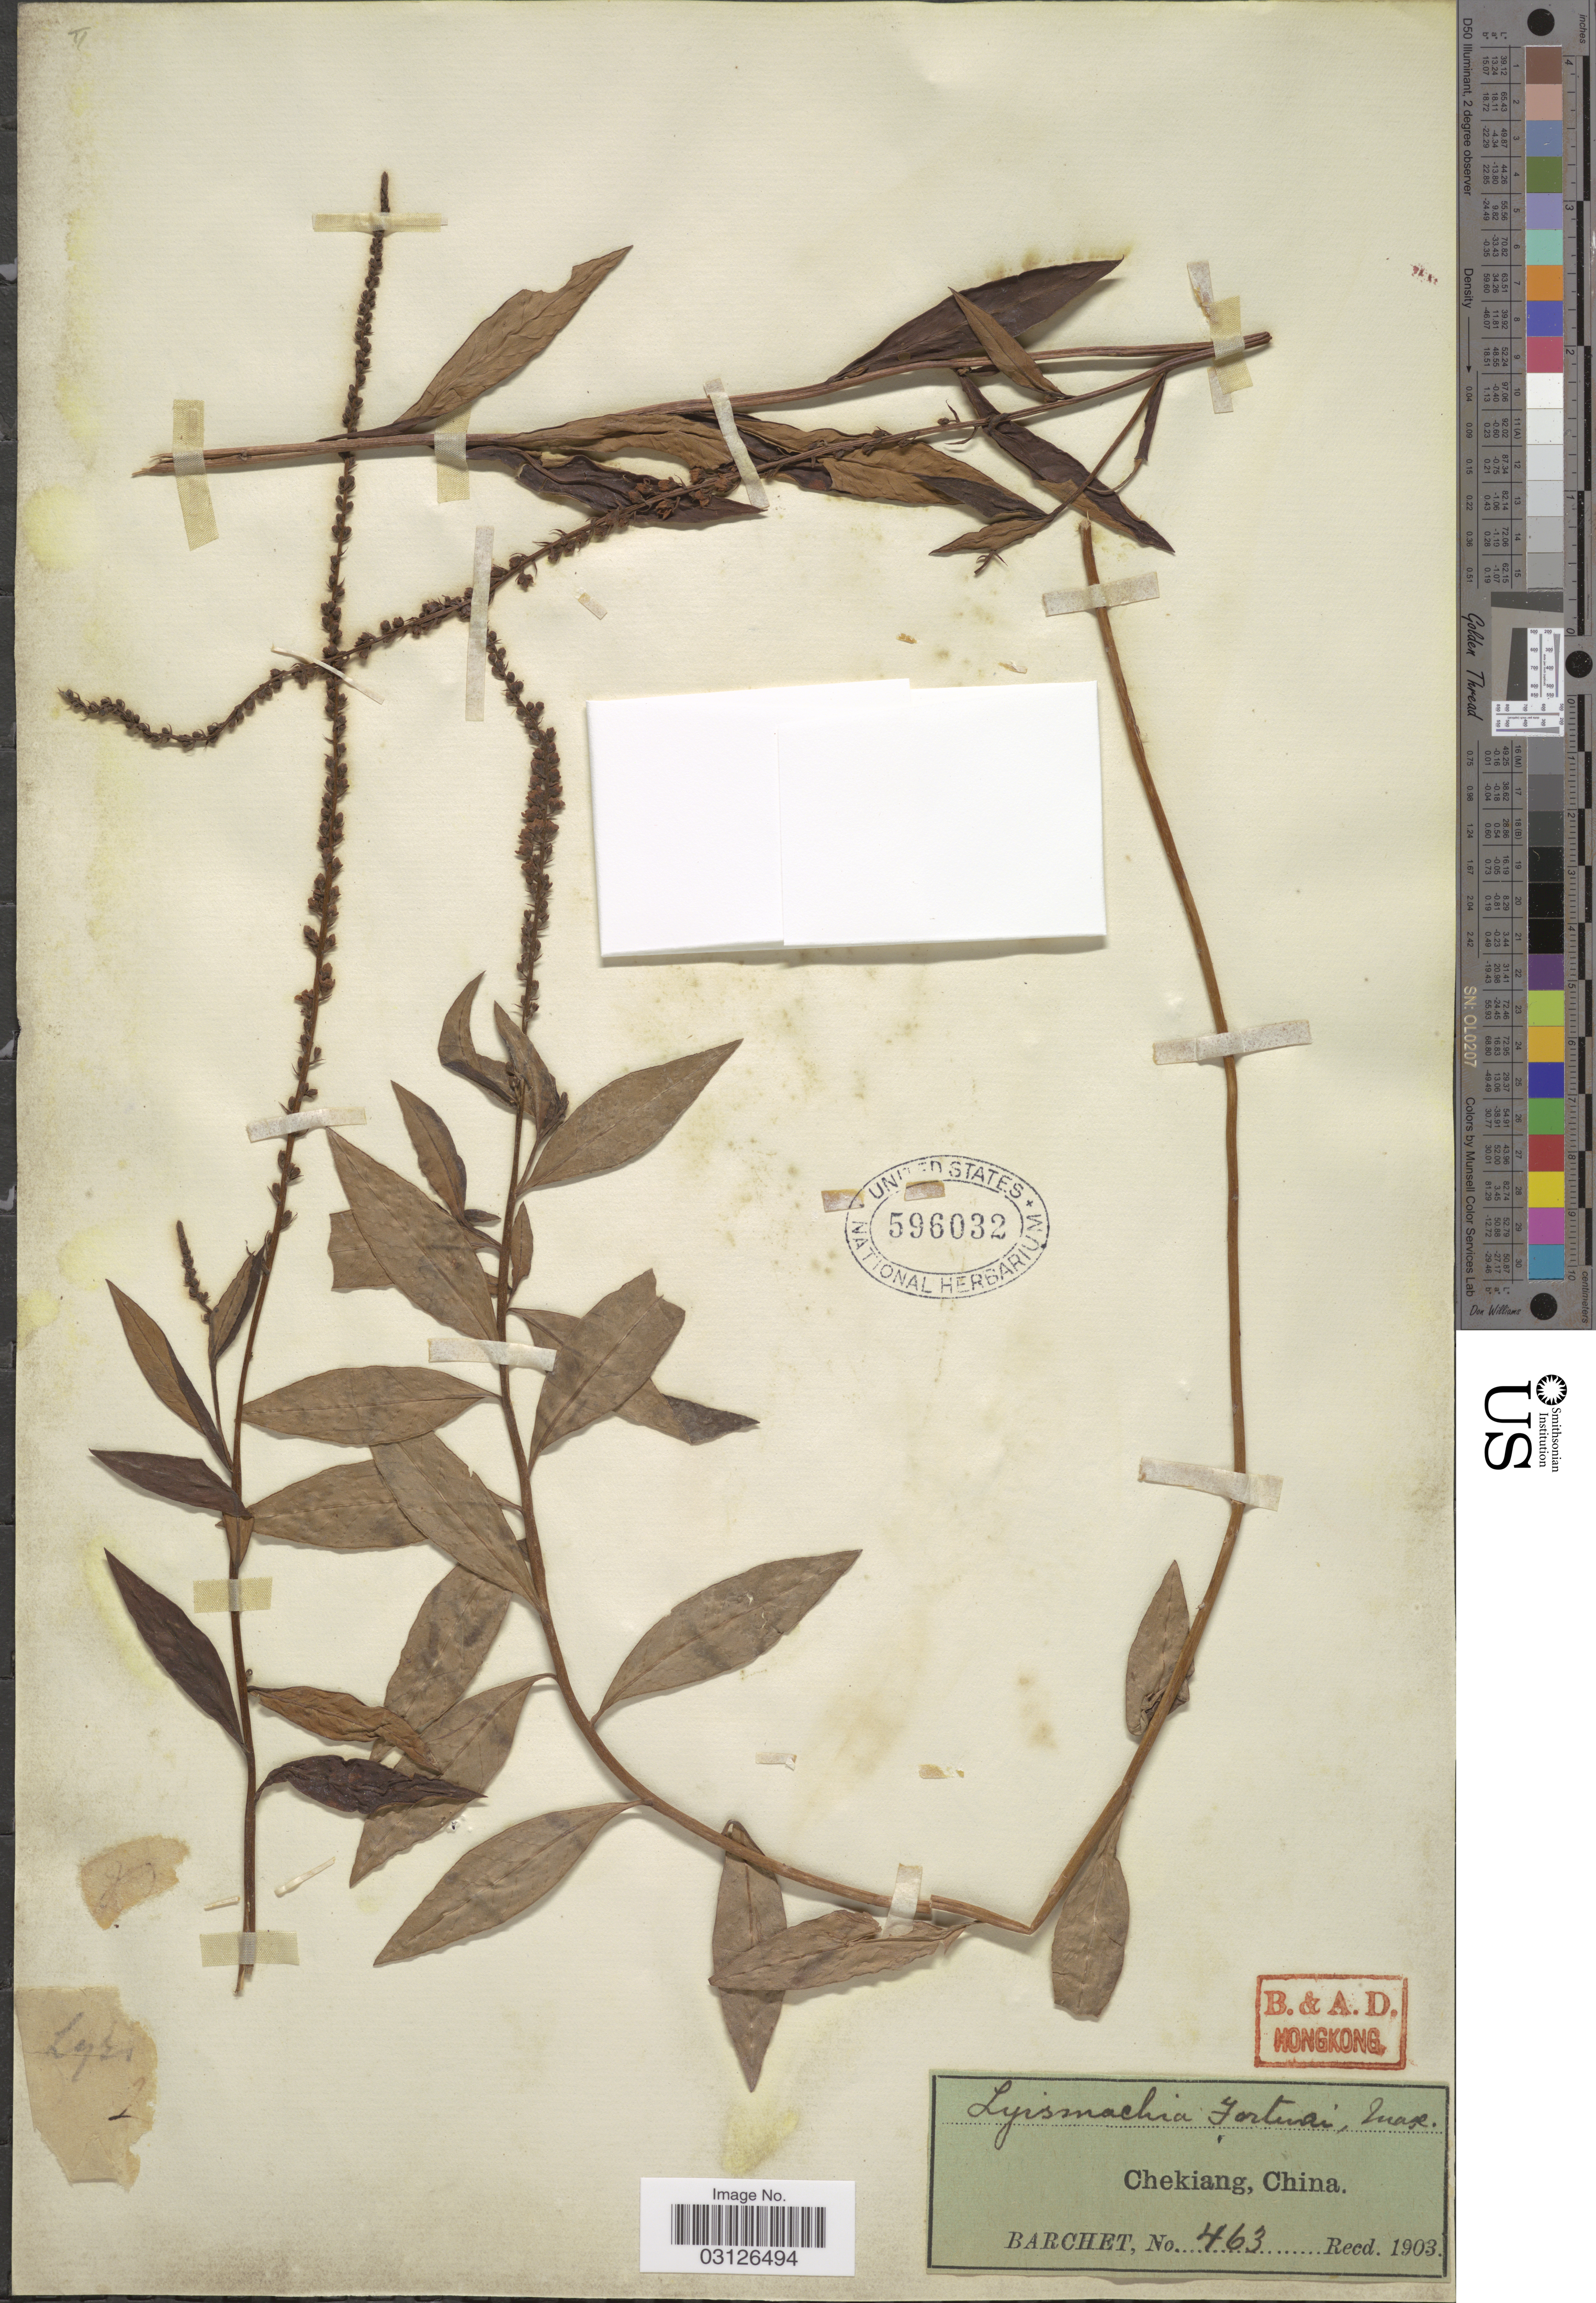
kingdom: Plantae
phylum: Tracheophyta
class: Magnoliopsida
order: Ericales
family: Primulaceae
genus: Lysimachia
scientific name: Lysimachia fortunei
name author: Maxim.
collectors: S. P. Barchet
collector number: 463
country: China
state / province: Zhejiang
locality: Chekiang.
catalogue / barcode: US 596032